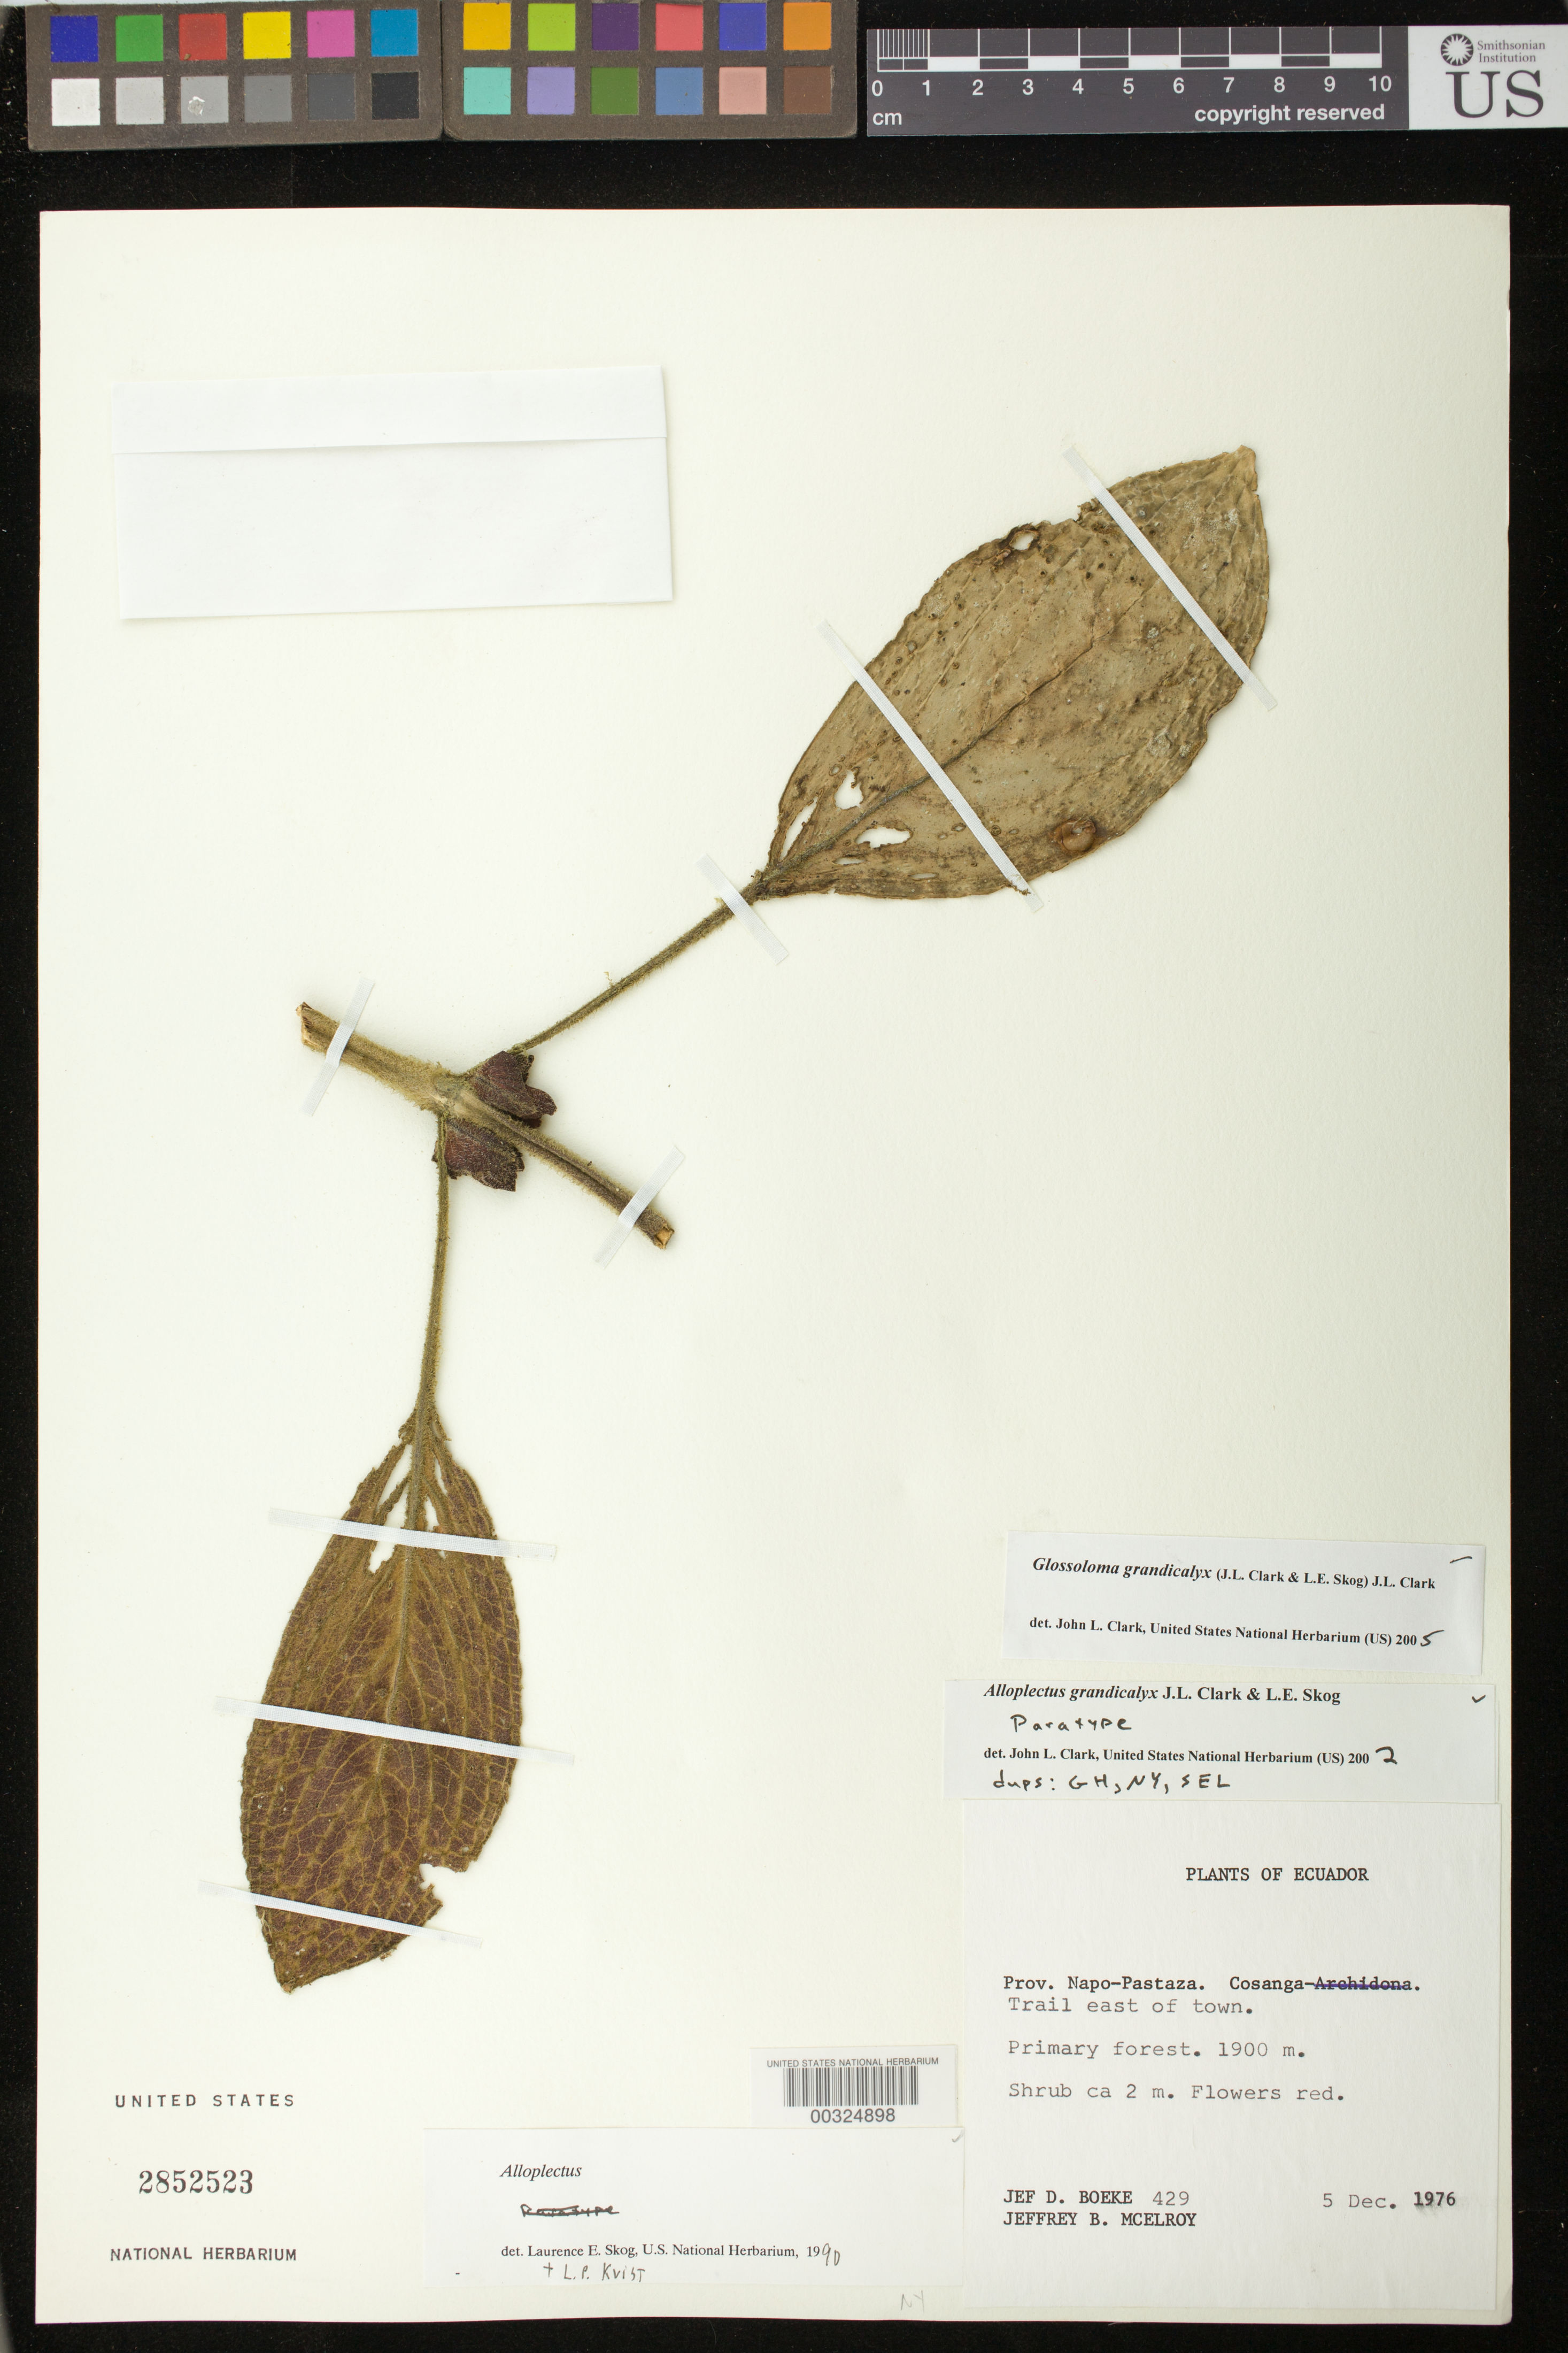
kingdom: Plantae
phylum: Tracheophyta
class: Magnoliopsida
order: Lamiales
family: Gesneriaceae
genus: Glossoloma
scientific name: Glossoloma grandicalyx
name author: (J.L. Clark & L.E. Skog) J.L. Clark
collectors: J. D. Boeke & J. B. McElroy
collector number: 429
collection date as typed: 05 Dec 1976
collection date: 1976-12-05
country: Ecuador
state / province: Napo / Pastaza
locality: Cosanga, trail E of town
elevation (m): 1900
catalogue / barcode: US 2852523